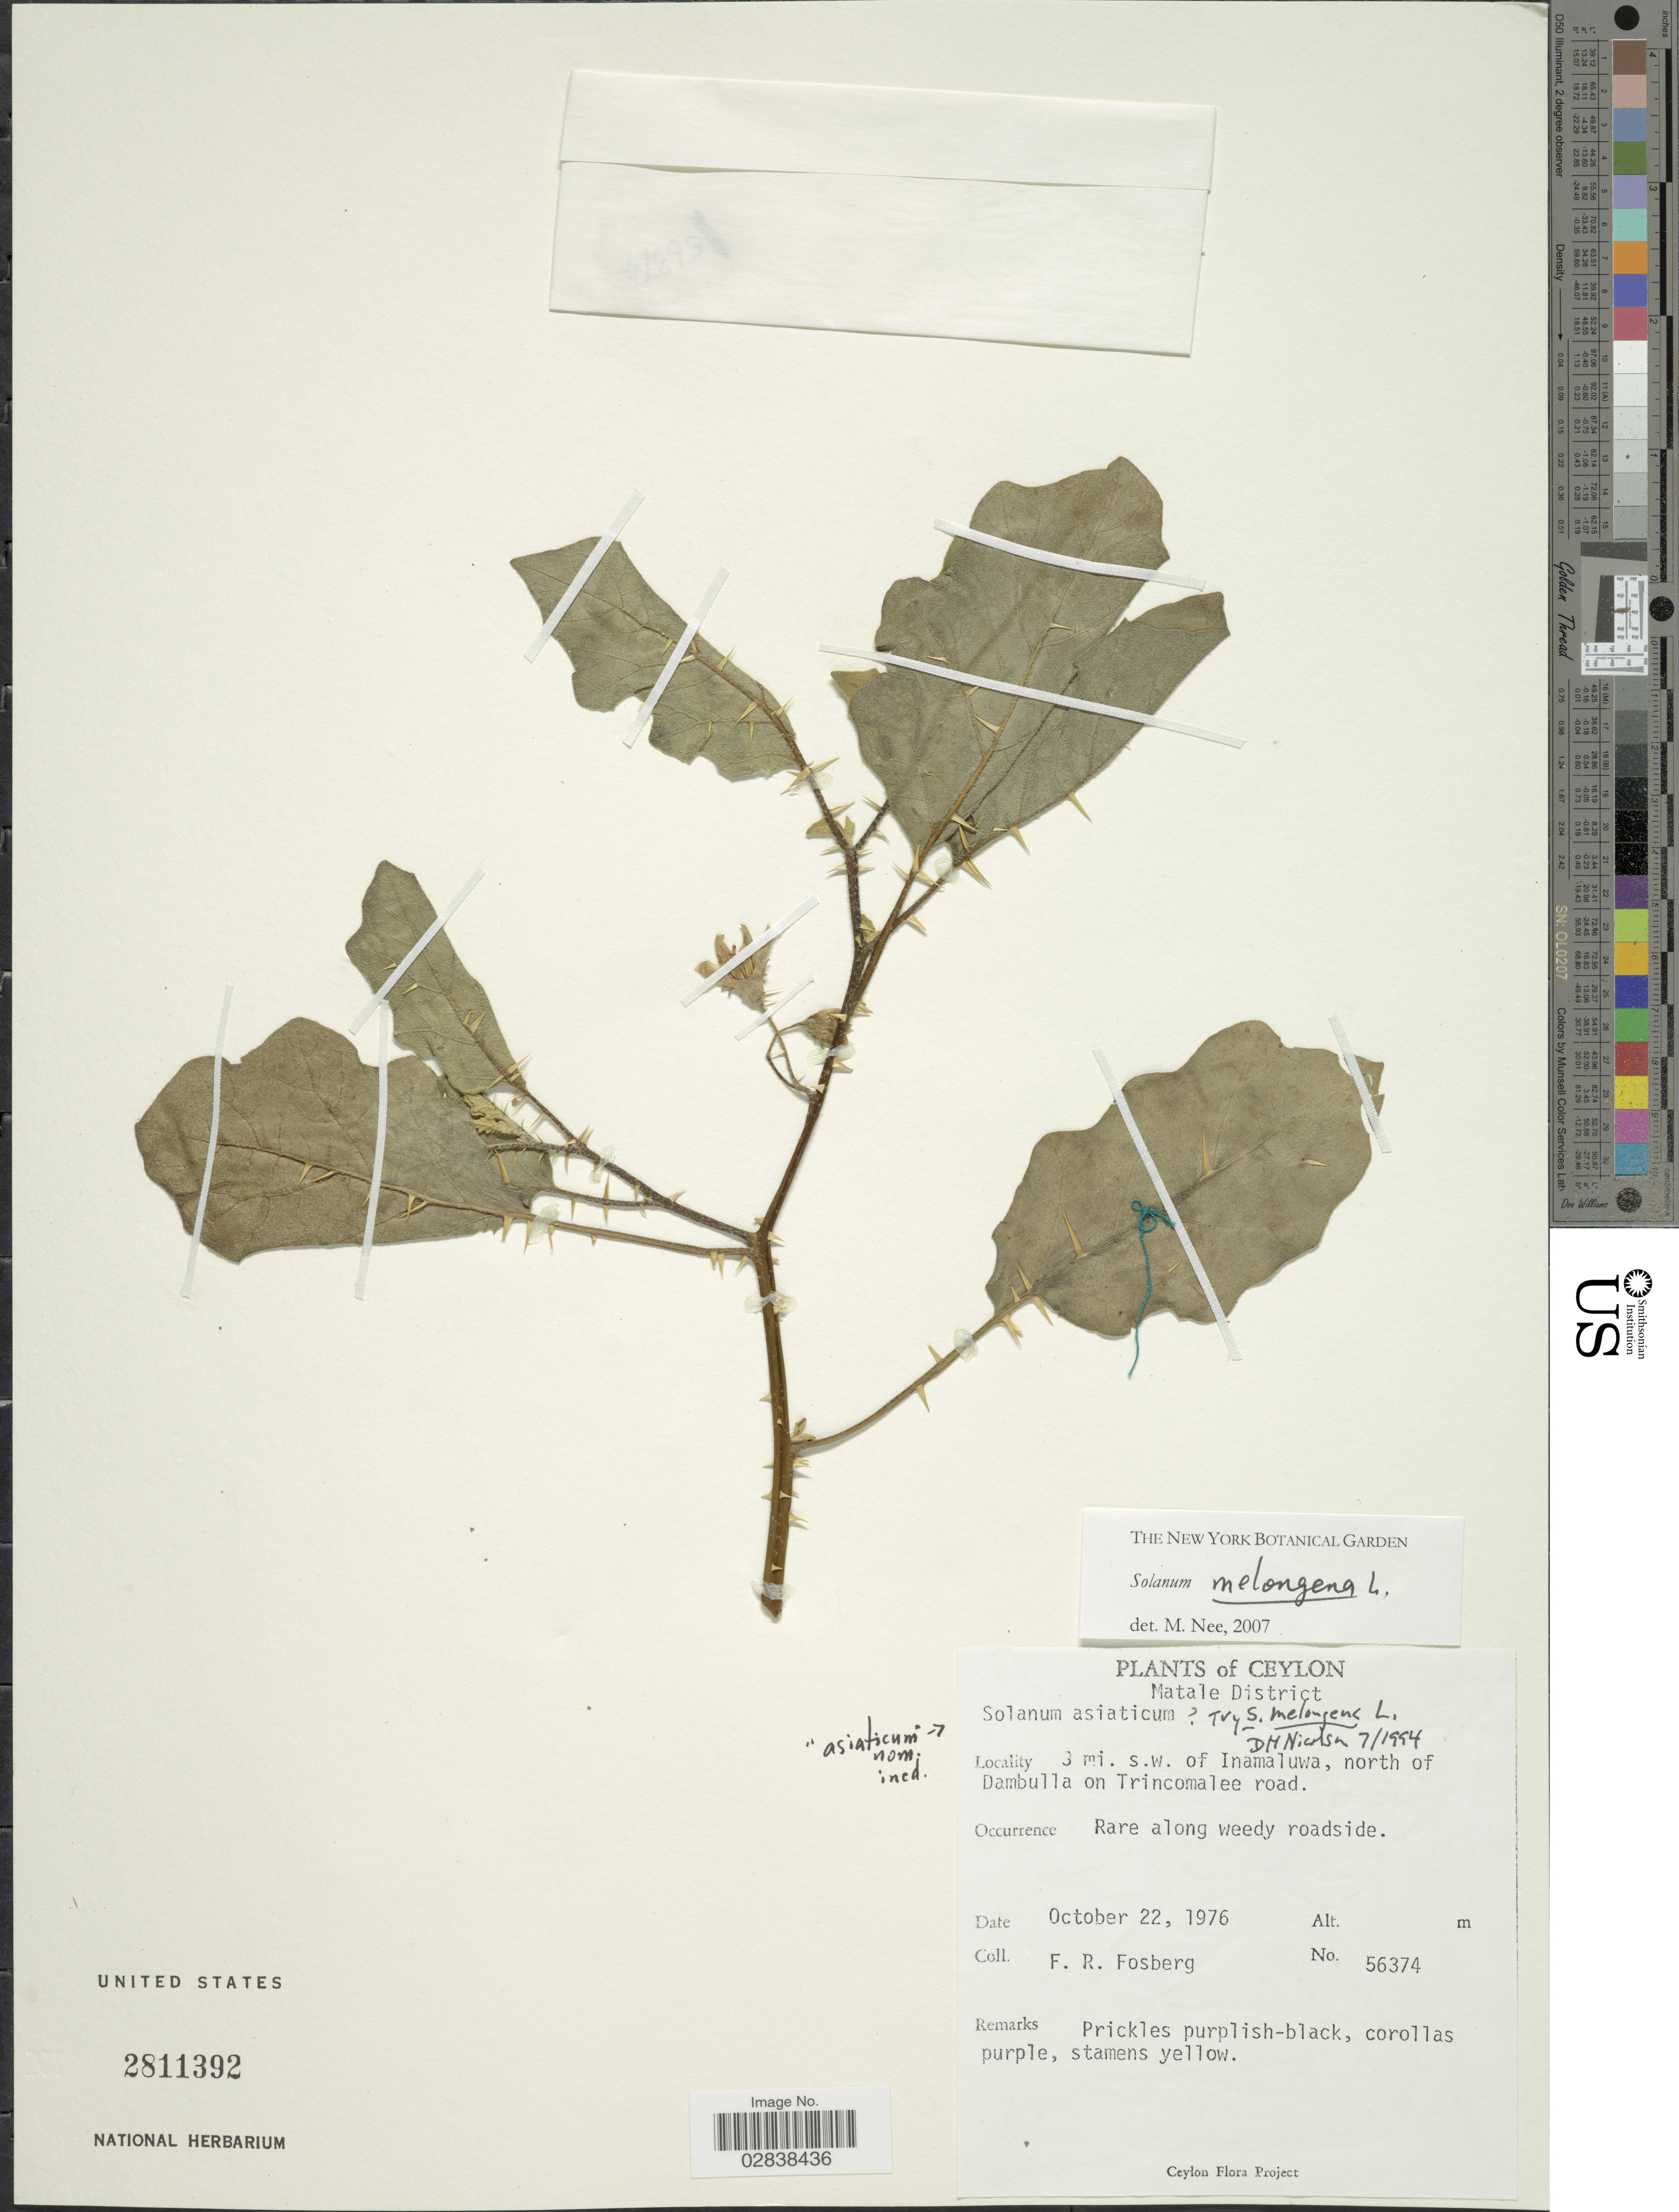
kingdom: Plantae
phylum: Tracheophyta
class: Magnoliopsida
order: Solanales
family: Solanaceae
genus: Solanum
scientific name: Solanum melongena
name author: L.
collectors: F. R. Fosberg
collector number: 56374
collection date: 1976-10-22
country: Sri Lanka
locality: Ceylon, Matale District, 3 mi. s.w. of Inamaluwa, north of Dambulla on Trincomalee road.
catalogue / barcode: US 2811392